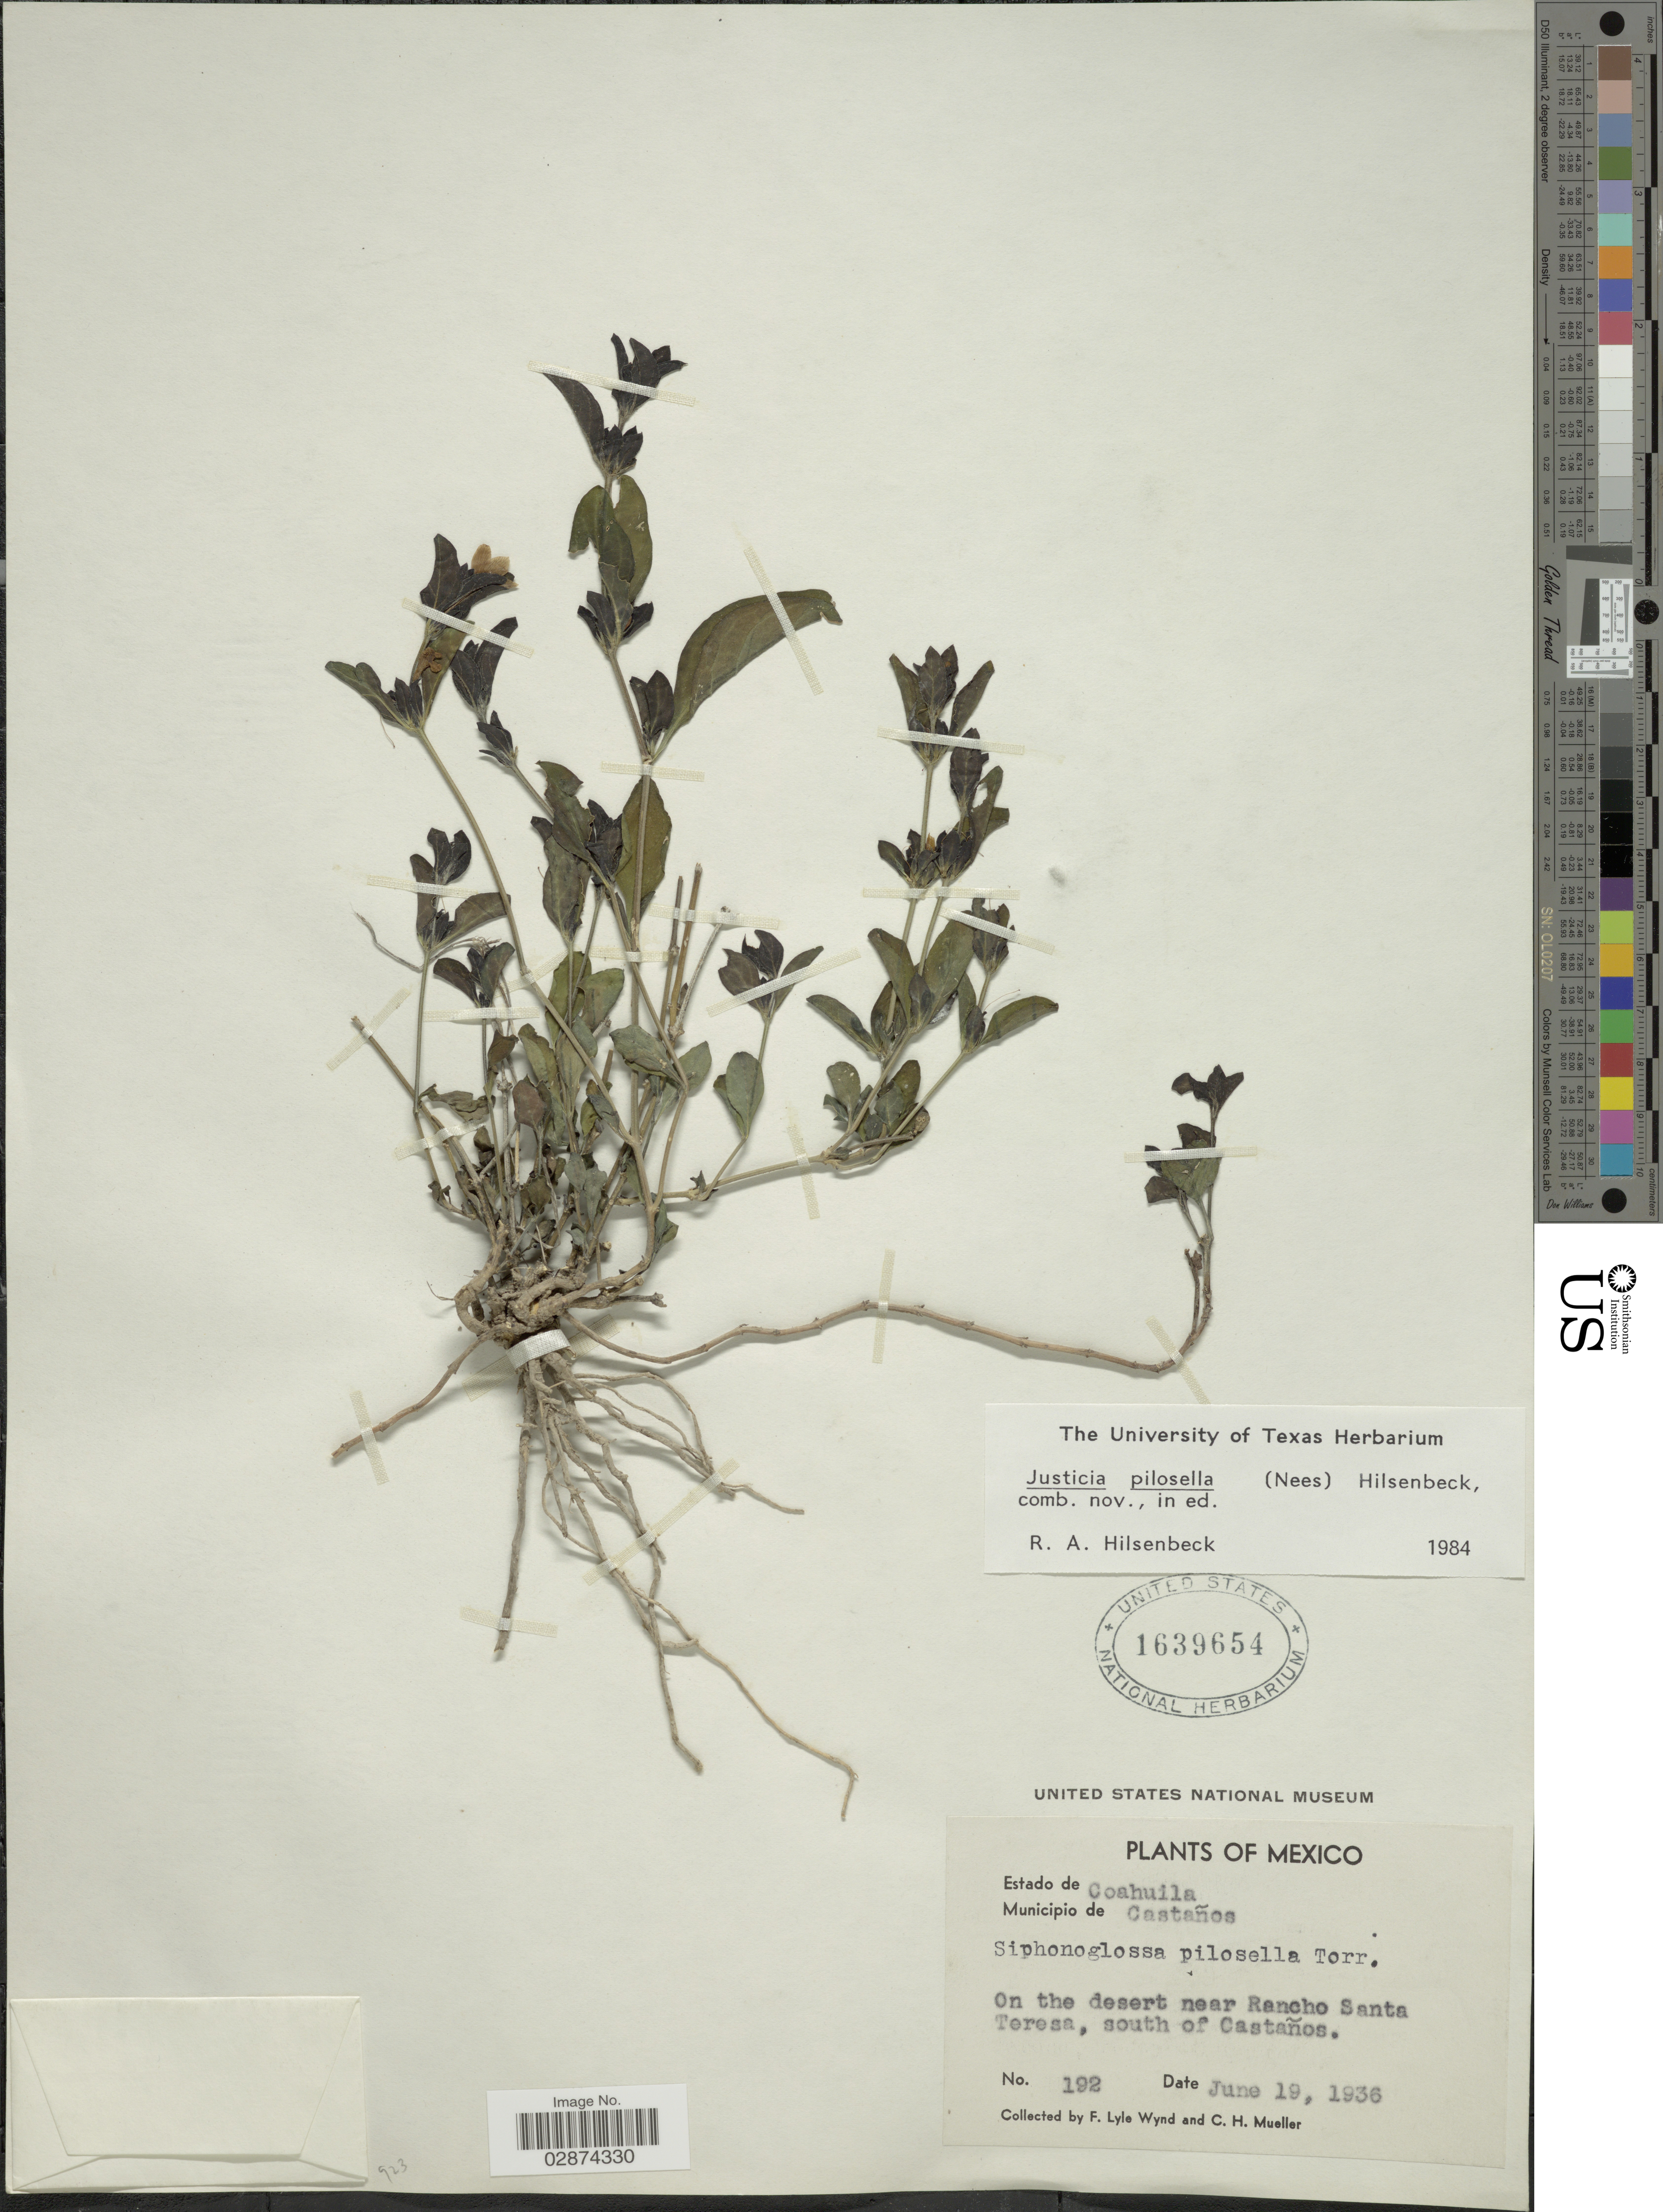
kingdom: Plantae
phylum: Tracheophyta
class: Magnoliopsida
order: Lamiales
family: Acanthaceae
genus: Justicia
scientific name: Justicia pilosella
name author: (Nees) Hilsenb.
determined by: Fisher, Amanda, (LOB), California State University, Long Beach (UNITED STATES)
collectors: F. L. Wynd & C. H. Mueller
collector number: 192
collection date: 1936-06-19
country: Mexico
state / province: Coahuila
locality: Municipio de Castaños. On the desert near Rancho Santa Teresa, south of Castaños.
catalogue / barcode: US 1639654